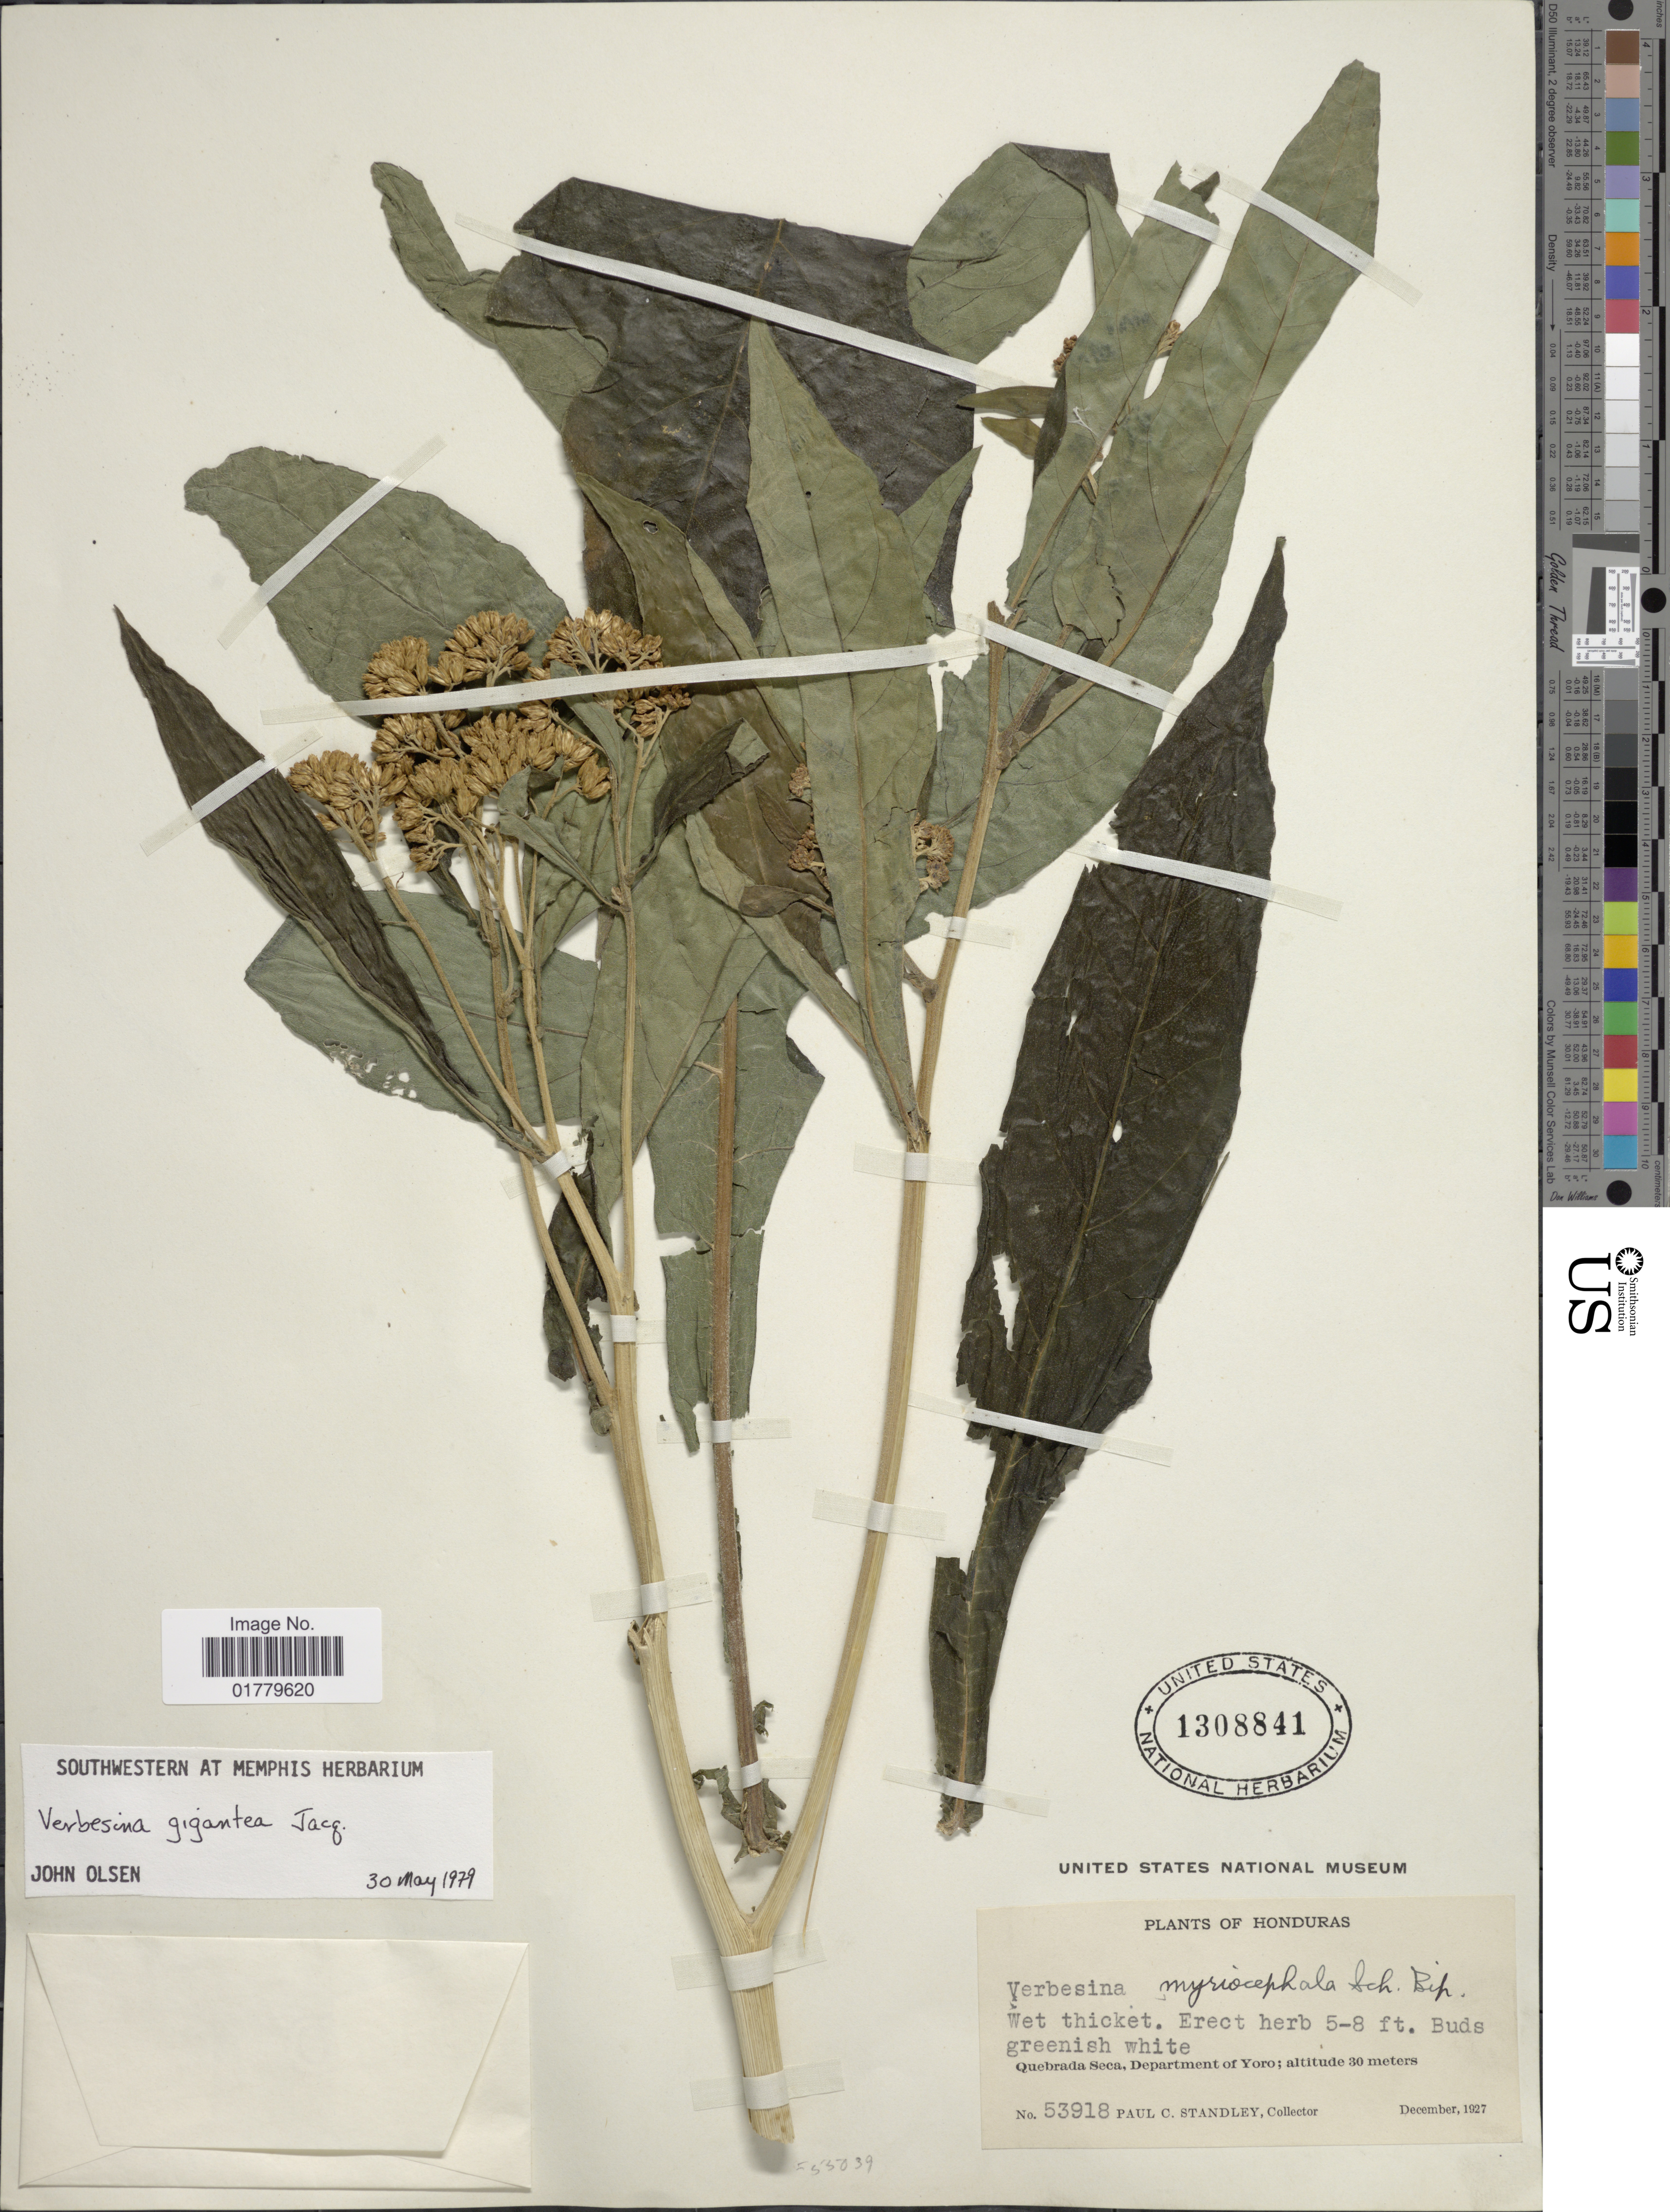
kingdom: Plantae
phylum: Tracheophyta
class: Magnoliopsida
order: Asterales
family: Asteraceae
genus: Verbesina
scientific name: Verbesina gigantea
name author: Jacq.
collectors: P. C. Standley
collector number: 53918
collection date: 1927-12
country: Honduras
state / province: Yoro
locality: Quebrada Seca, Department of Yoro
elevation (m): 30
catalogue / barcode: US 1308841